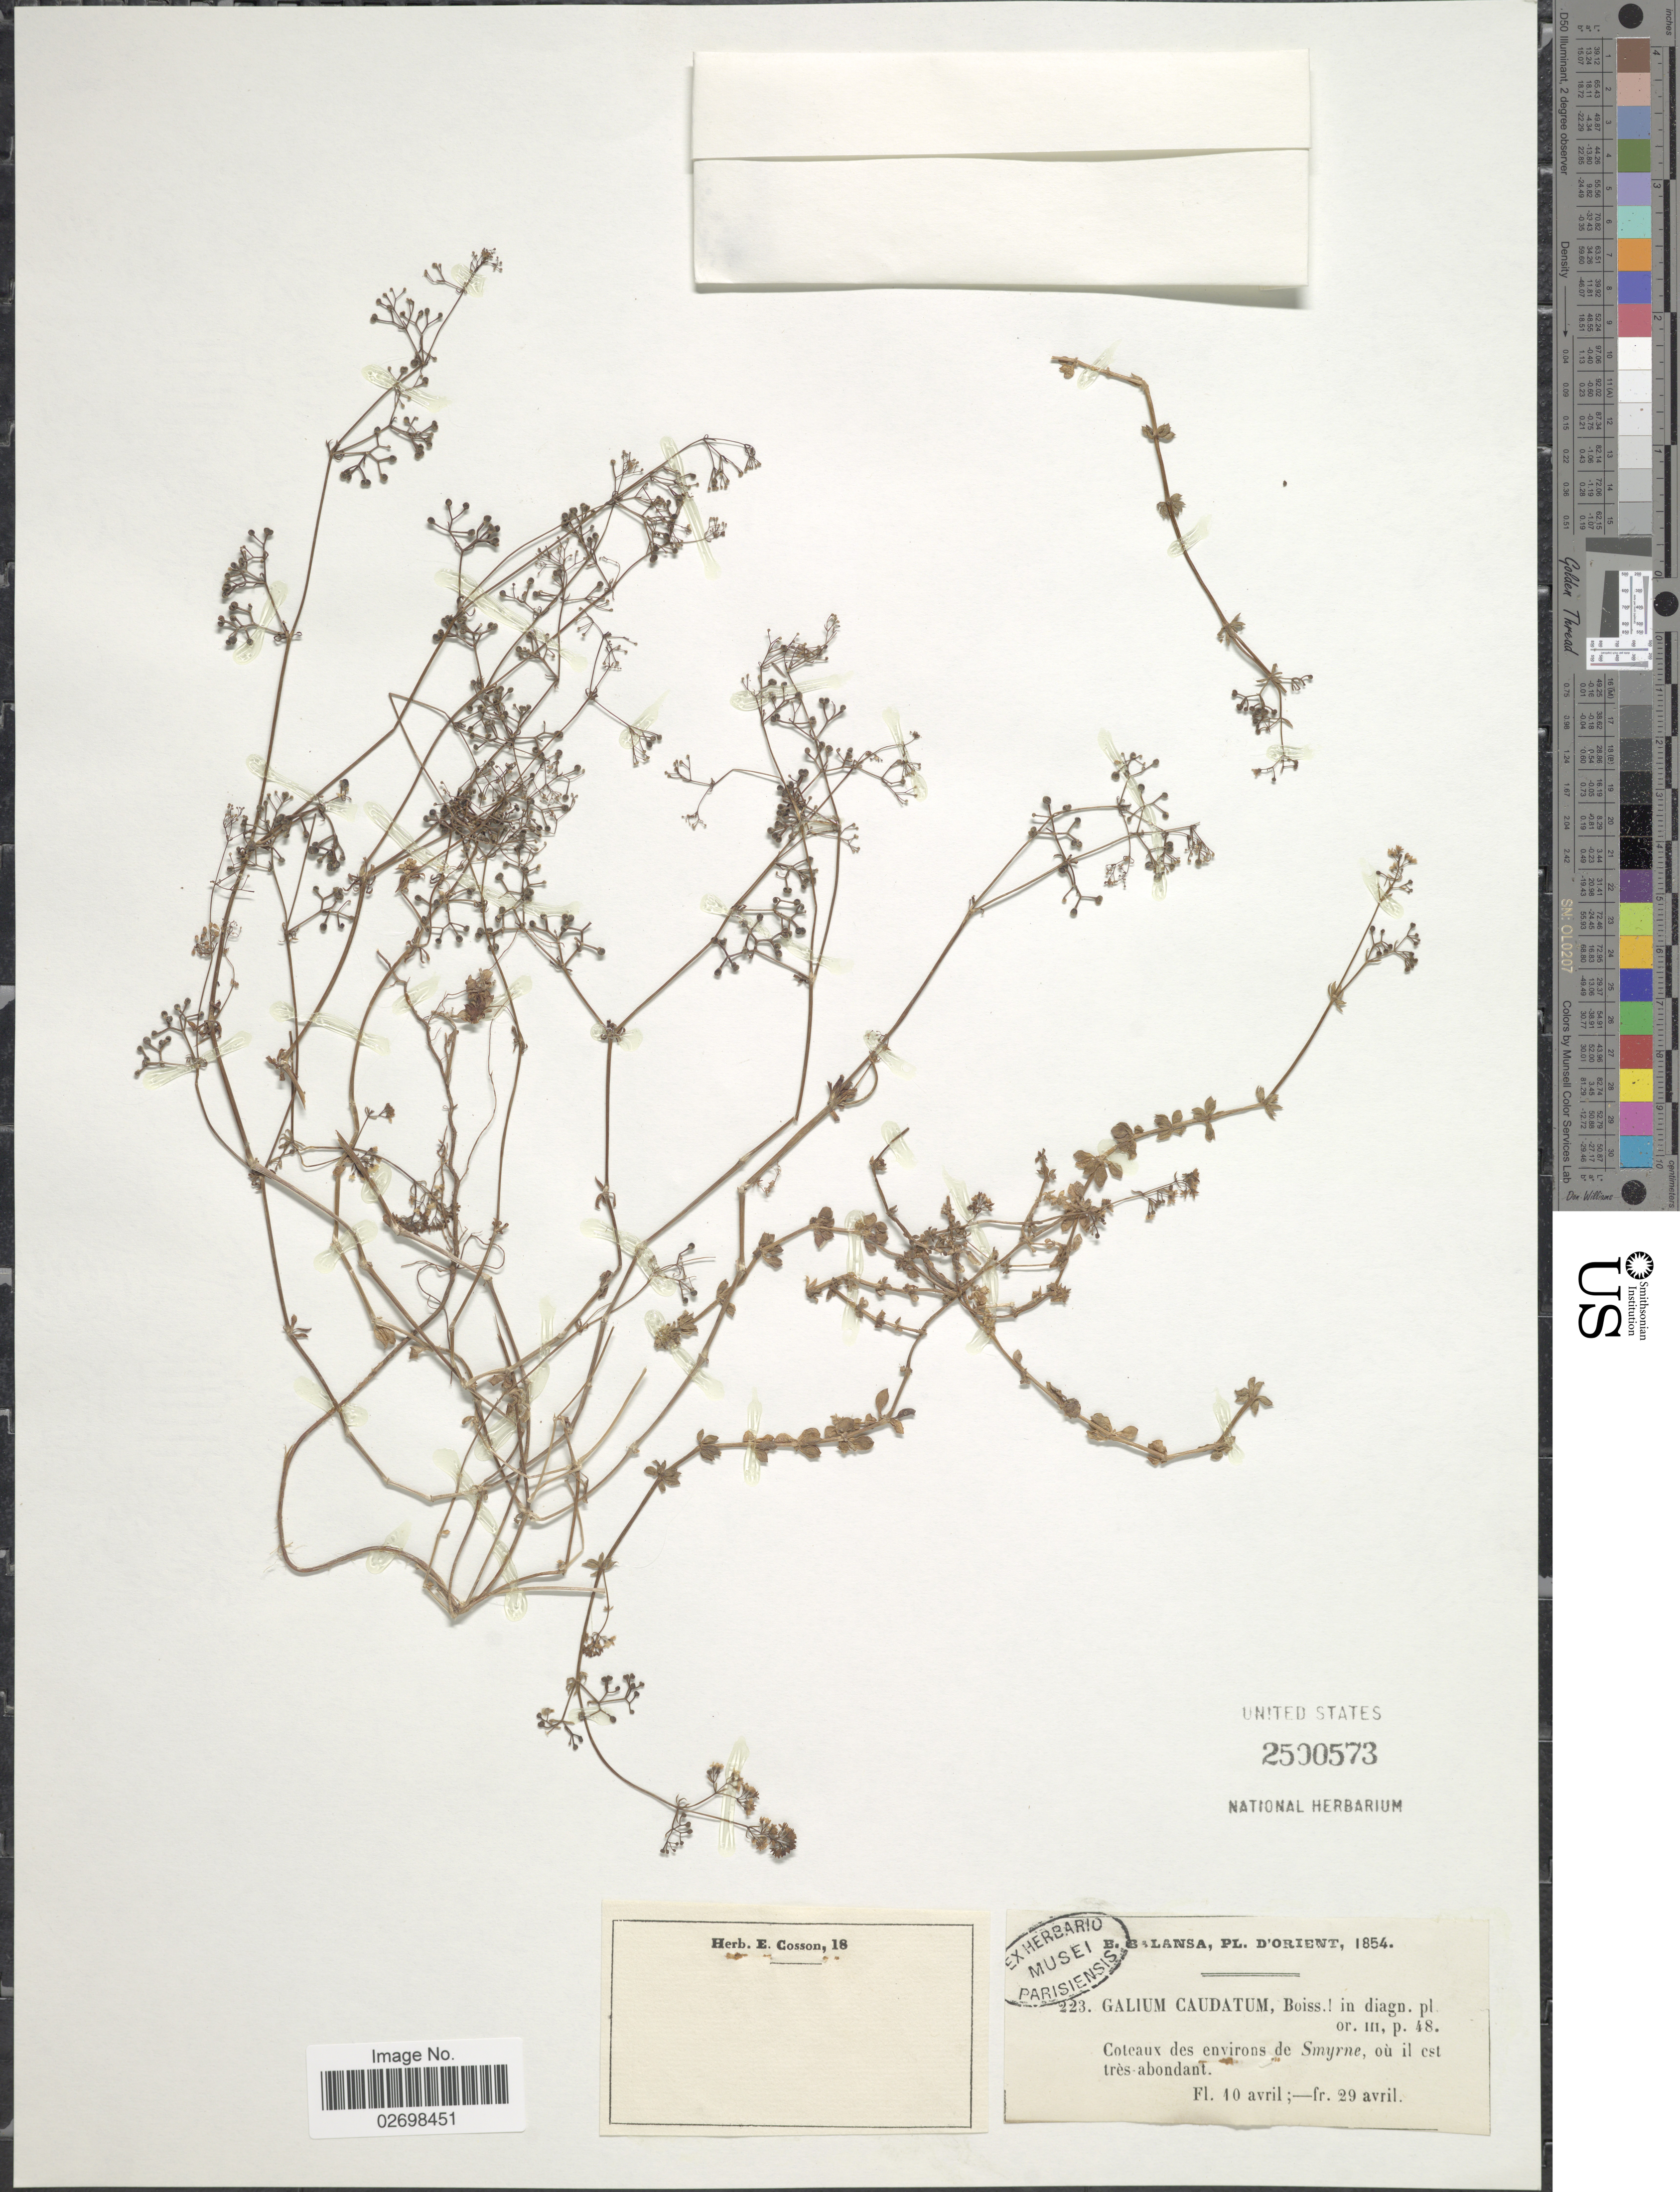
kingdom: Plantae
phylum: Tracheophyta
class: Magnoliopsida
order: Gentianales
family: Rubiaceae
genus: Galium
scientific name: Galium caudatum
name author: Boiss.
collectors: B. Lansa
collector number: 223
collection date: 1854-04-10/1854-04-29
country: Turkey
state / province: Izmir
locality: D'Orient, Coteaux des environs de Smyrne, ou il est tres-abondant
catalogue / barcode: US 2500573